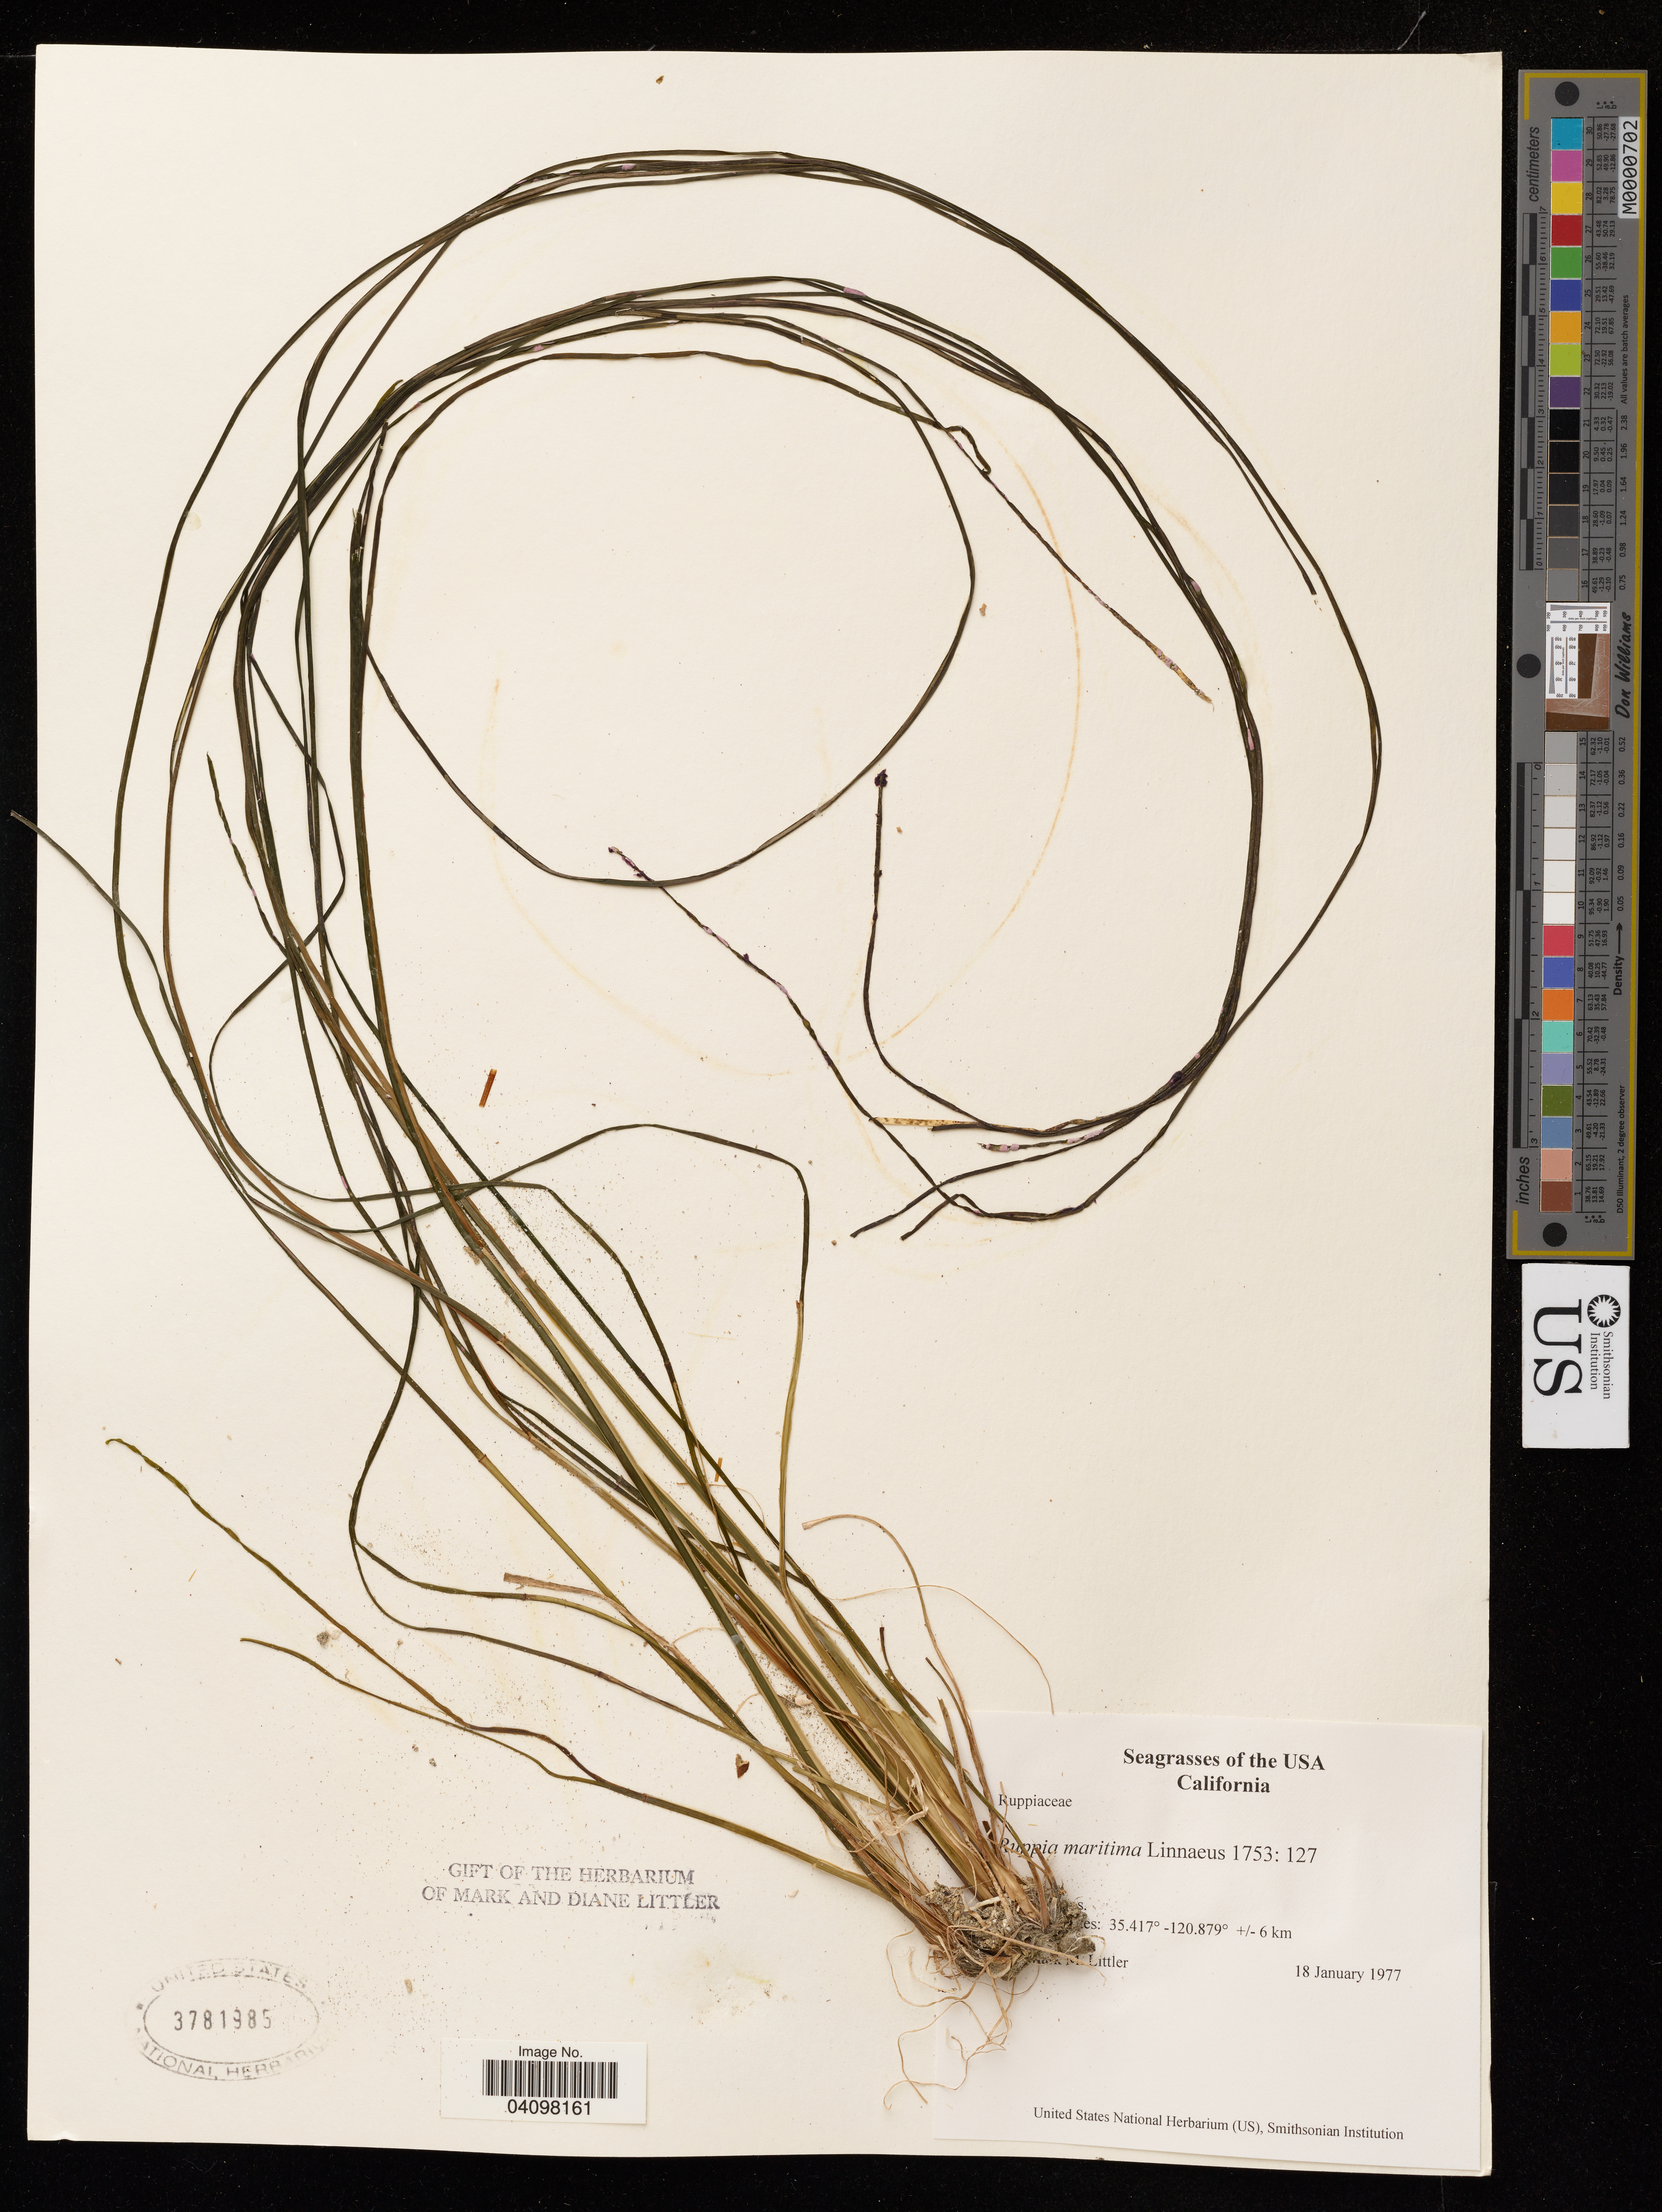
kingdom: Plantae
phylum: Tracheophyta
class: Liliopsida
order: Alismatales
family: Ruppiaceae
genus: Ruppia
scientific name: Ruppia maritima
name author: L.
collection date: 1977-01-18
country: United States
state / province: California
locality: !s. +/- 6 km.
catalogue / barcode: US 3781985